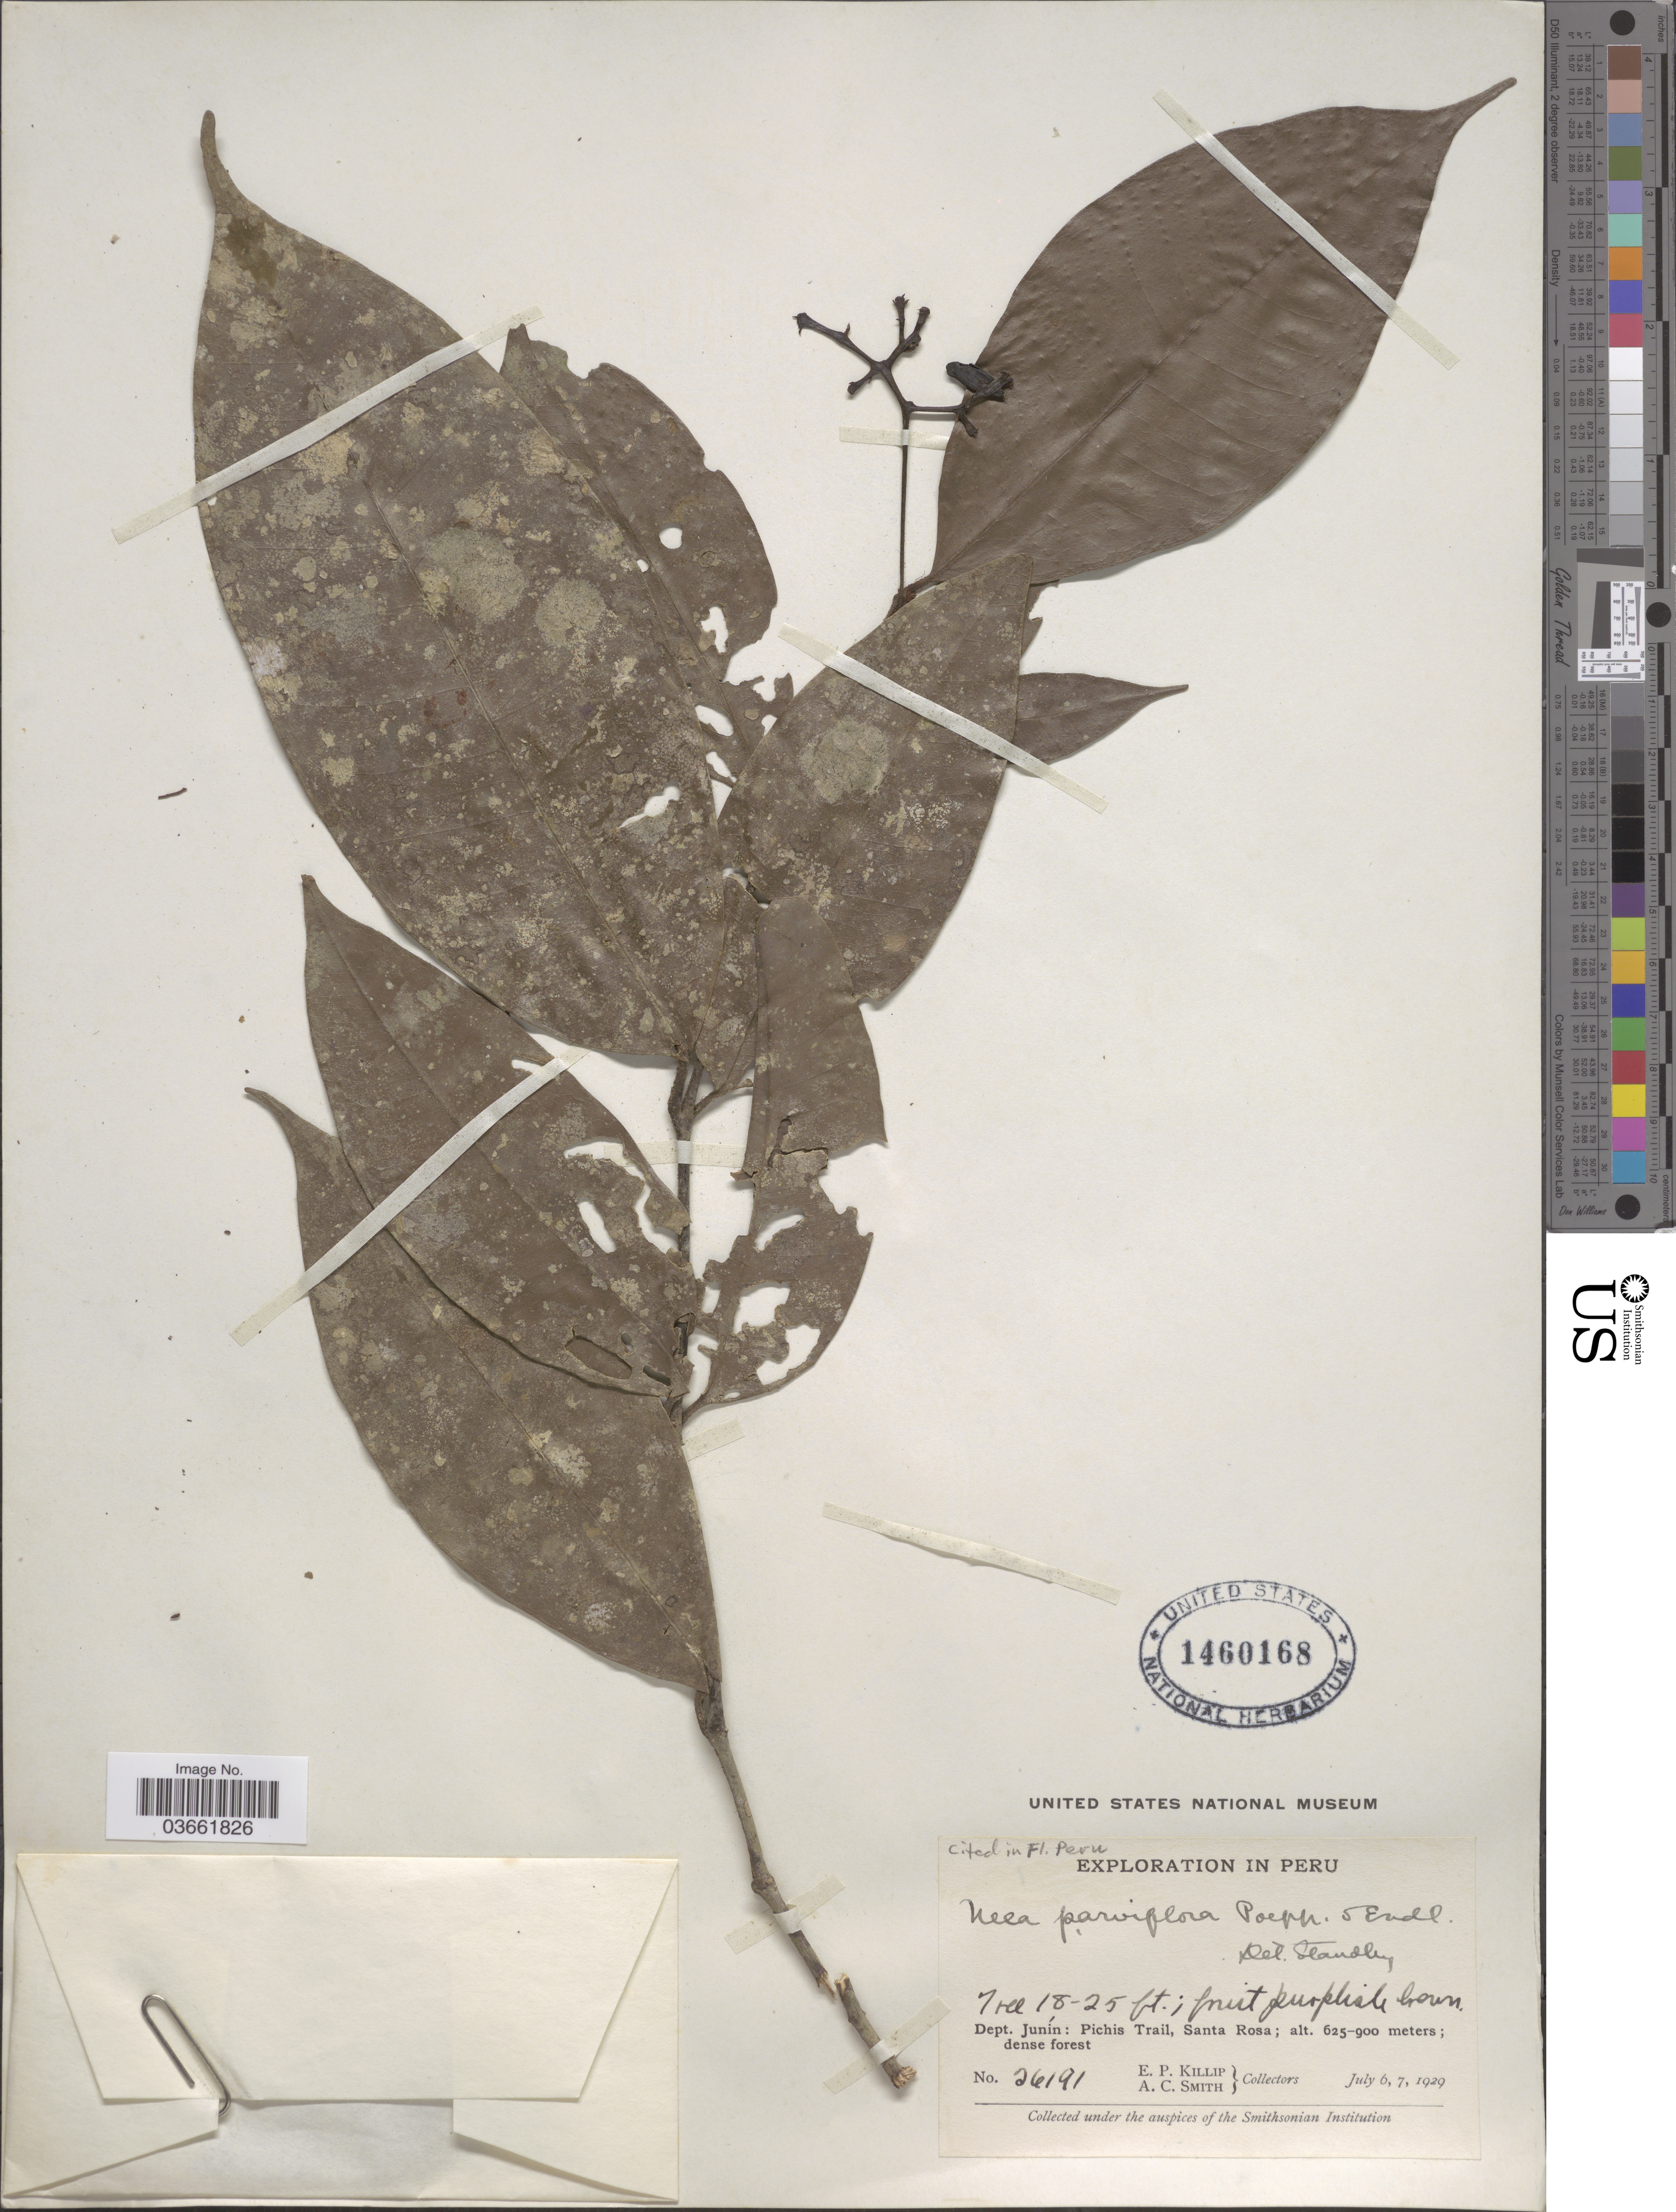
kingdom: Plantae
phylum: Tracheophyta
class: Magnoliopsida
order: Caryophyllales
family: Nyctaginaceae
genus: Neea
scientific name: Neea parviflora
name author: Poepp. & Endl.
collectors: E. P. Killip & A. C. Smith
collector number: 26191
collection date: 1929-07-06/1929-07-07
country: Peru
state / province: Junín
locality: Dept. Junín: Pichis Trail, Santa Rosa.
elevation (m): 625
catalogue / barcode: US 1460168